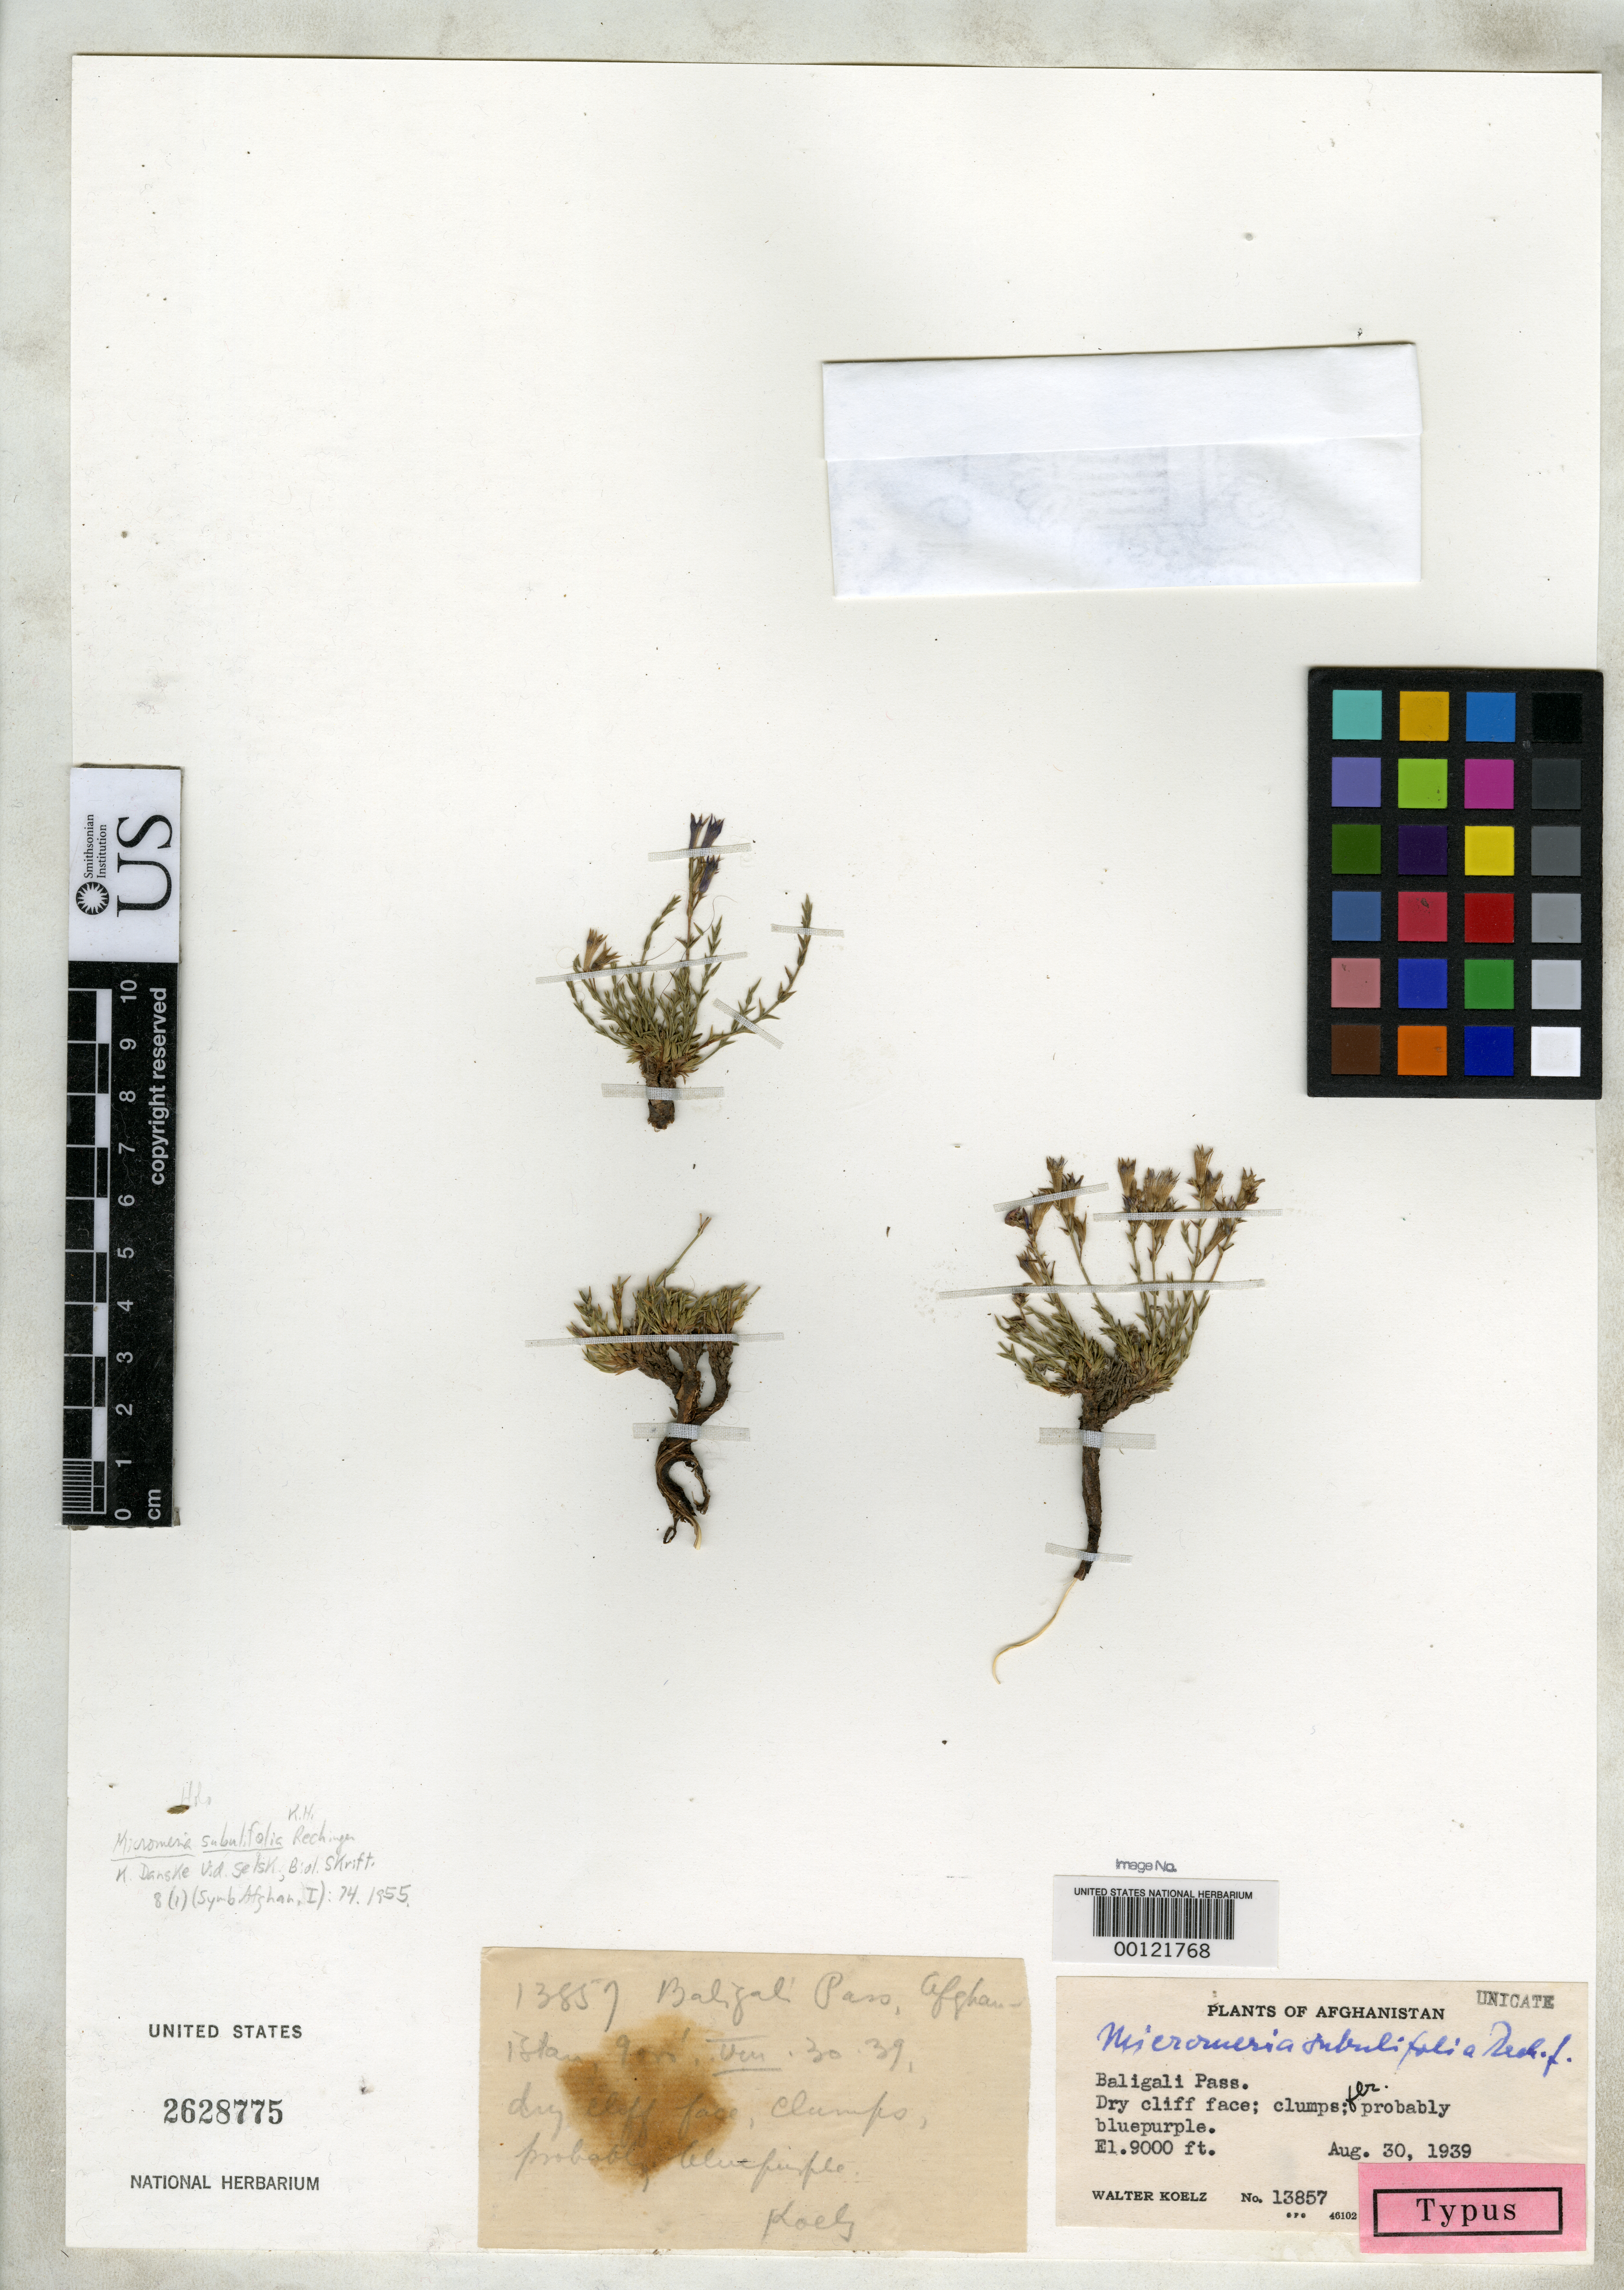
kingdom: Plantae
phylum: Tracheophyta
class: Magnoliopsida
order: Lamiales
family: Lamiaceae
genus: Micromeria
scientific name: Micromeria subulifolia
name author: Rech. f.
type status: Holotype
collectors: W. N. Koelz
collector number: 13857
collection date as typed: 30 Aug 1939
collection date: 1939-08-30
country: Afghanistan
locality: Baligali Pass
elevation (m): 2743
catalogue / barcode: US 2628775